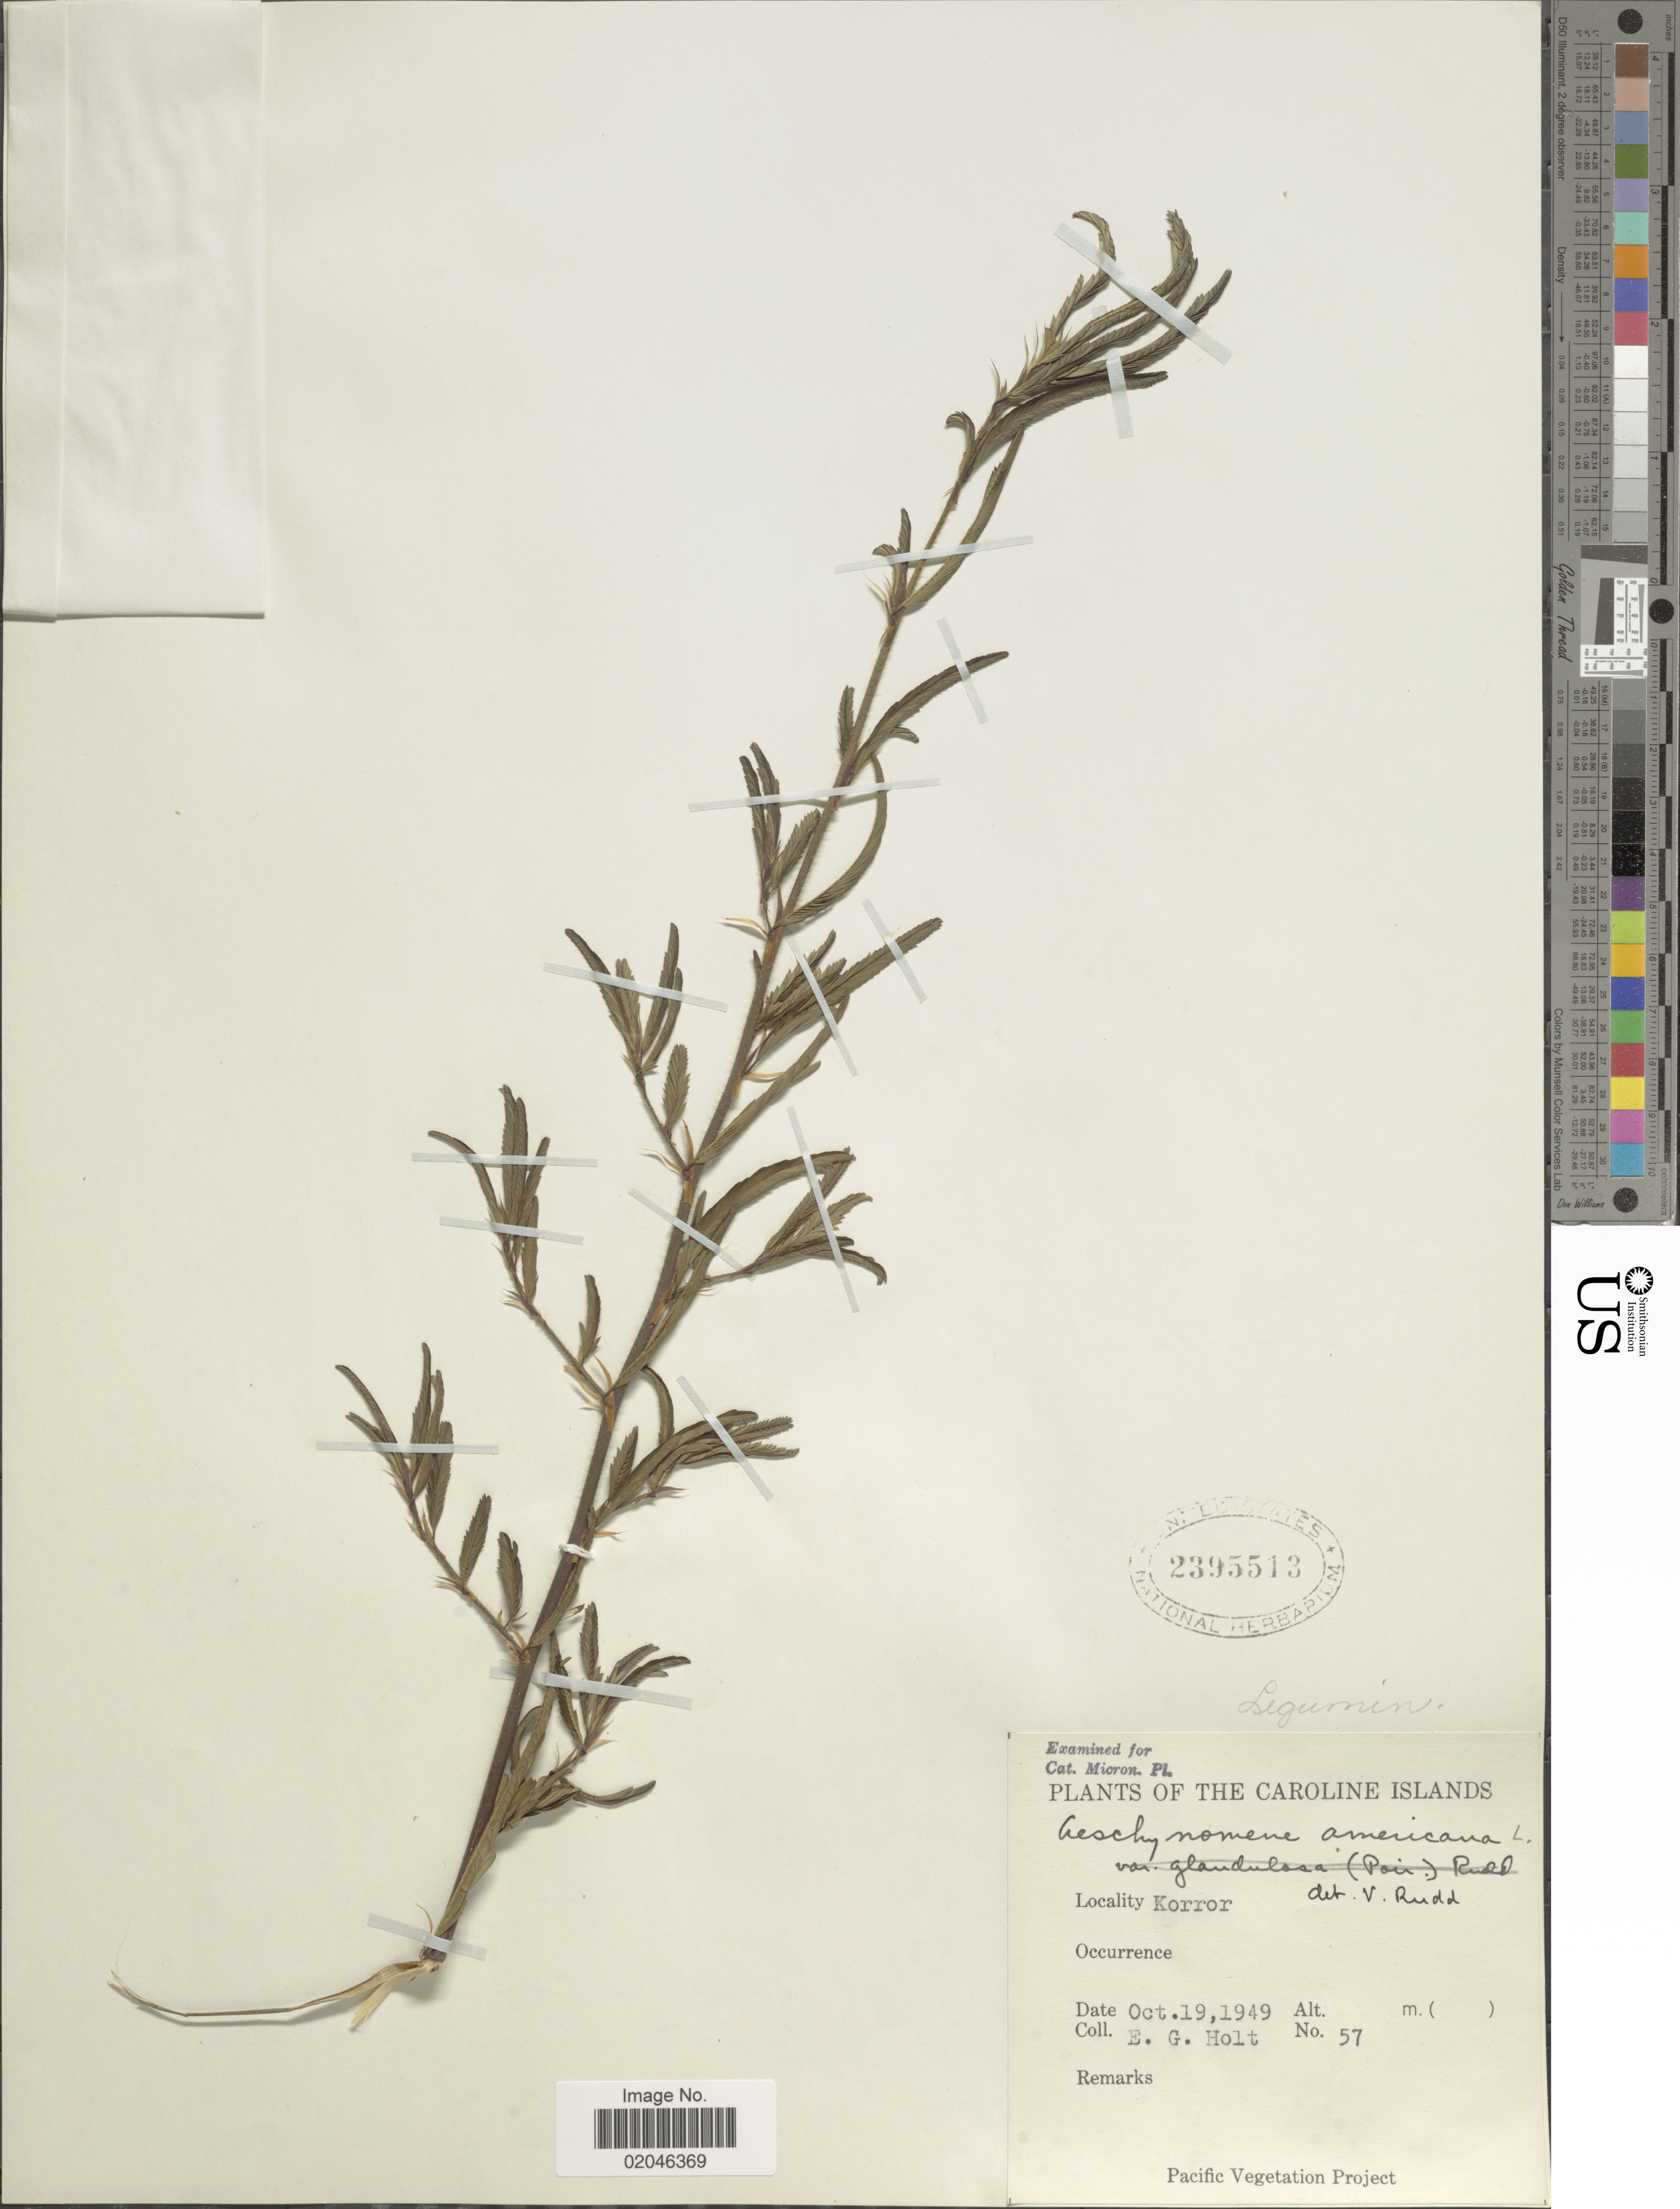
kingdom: Plantae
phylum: Tracheophyta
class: Magnoliopsida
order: Fabales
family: Fabaceae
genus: Aeschynomene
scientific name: Aeschynomene americana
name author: L.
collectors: E. G. Holt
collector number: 57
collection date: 1949-10-19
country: Palau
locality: Caroline Islands. Korror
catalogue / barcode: US 2395513